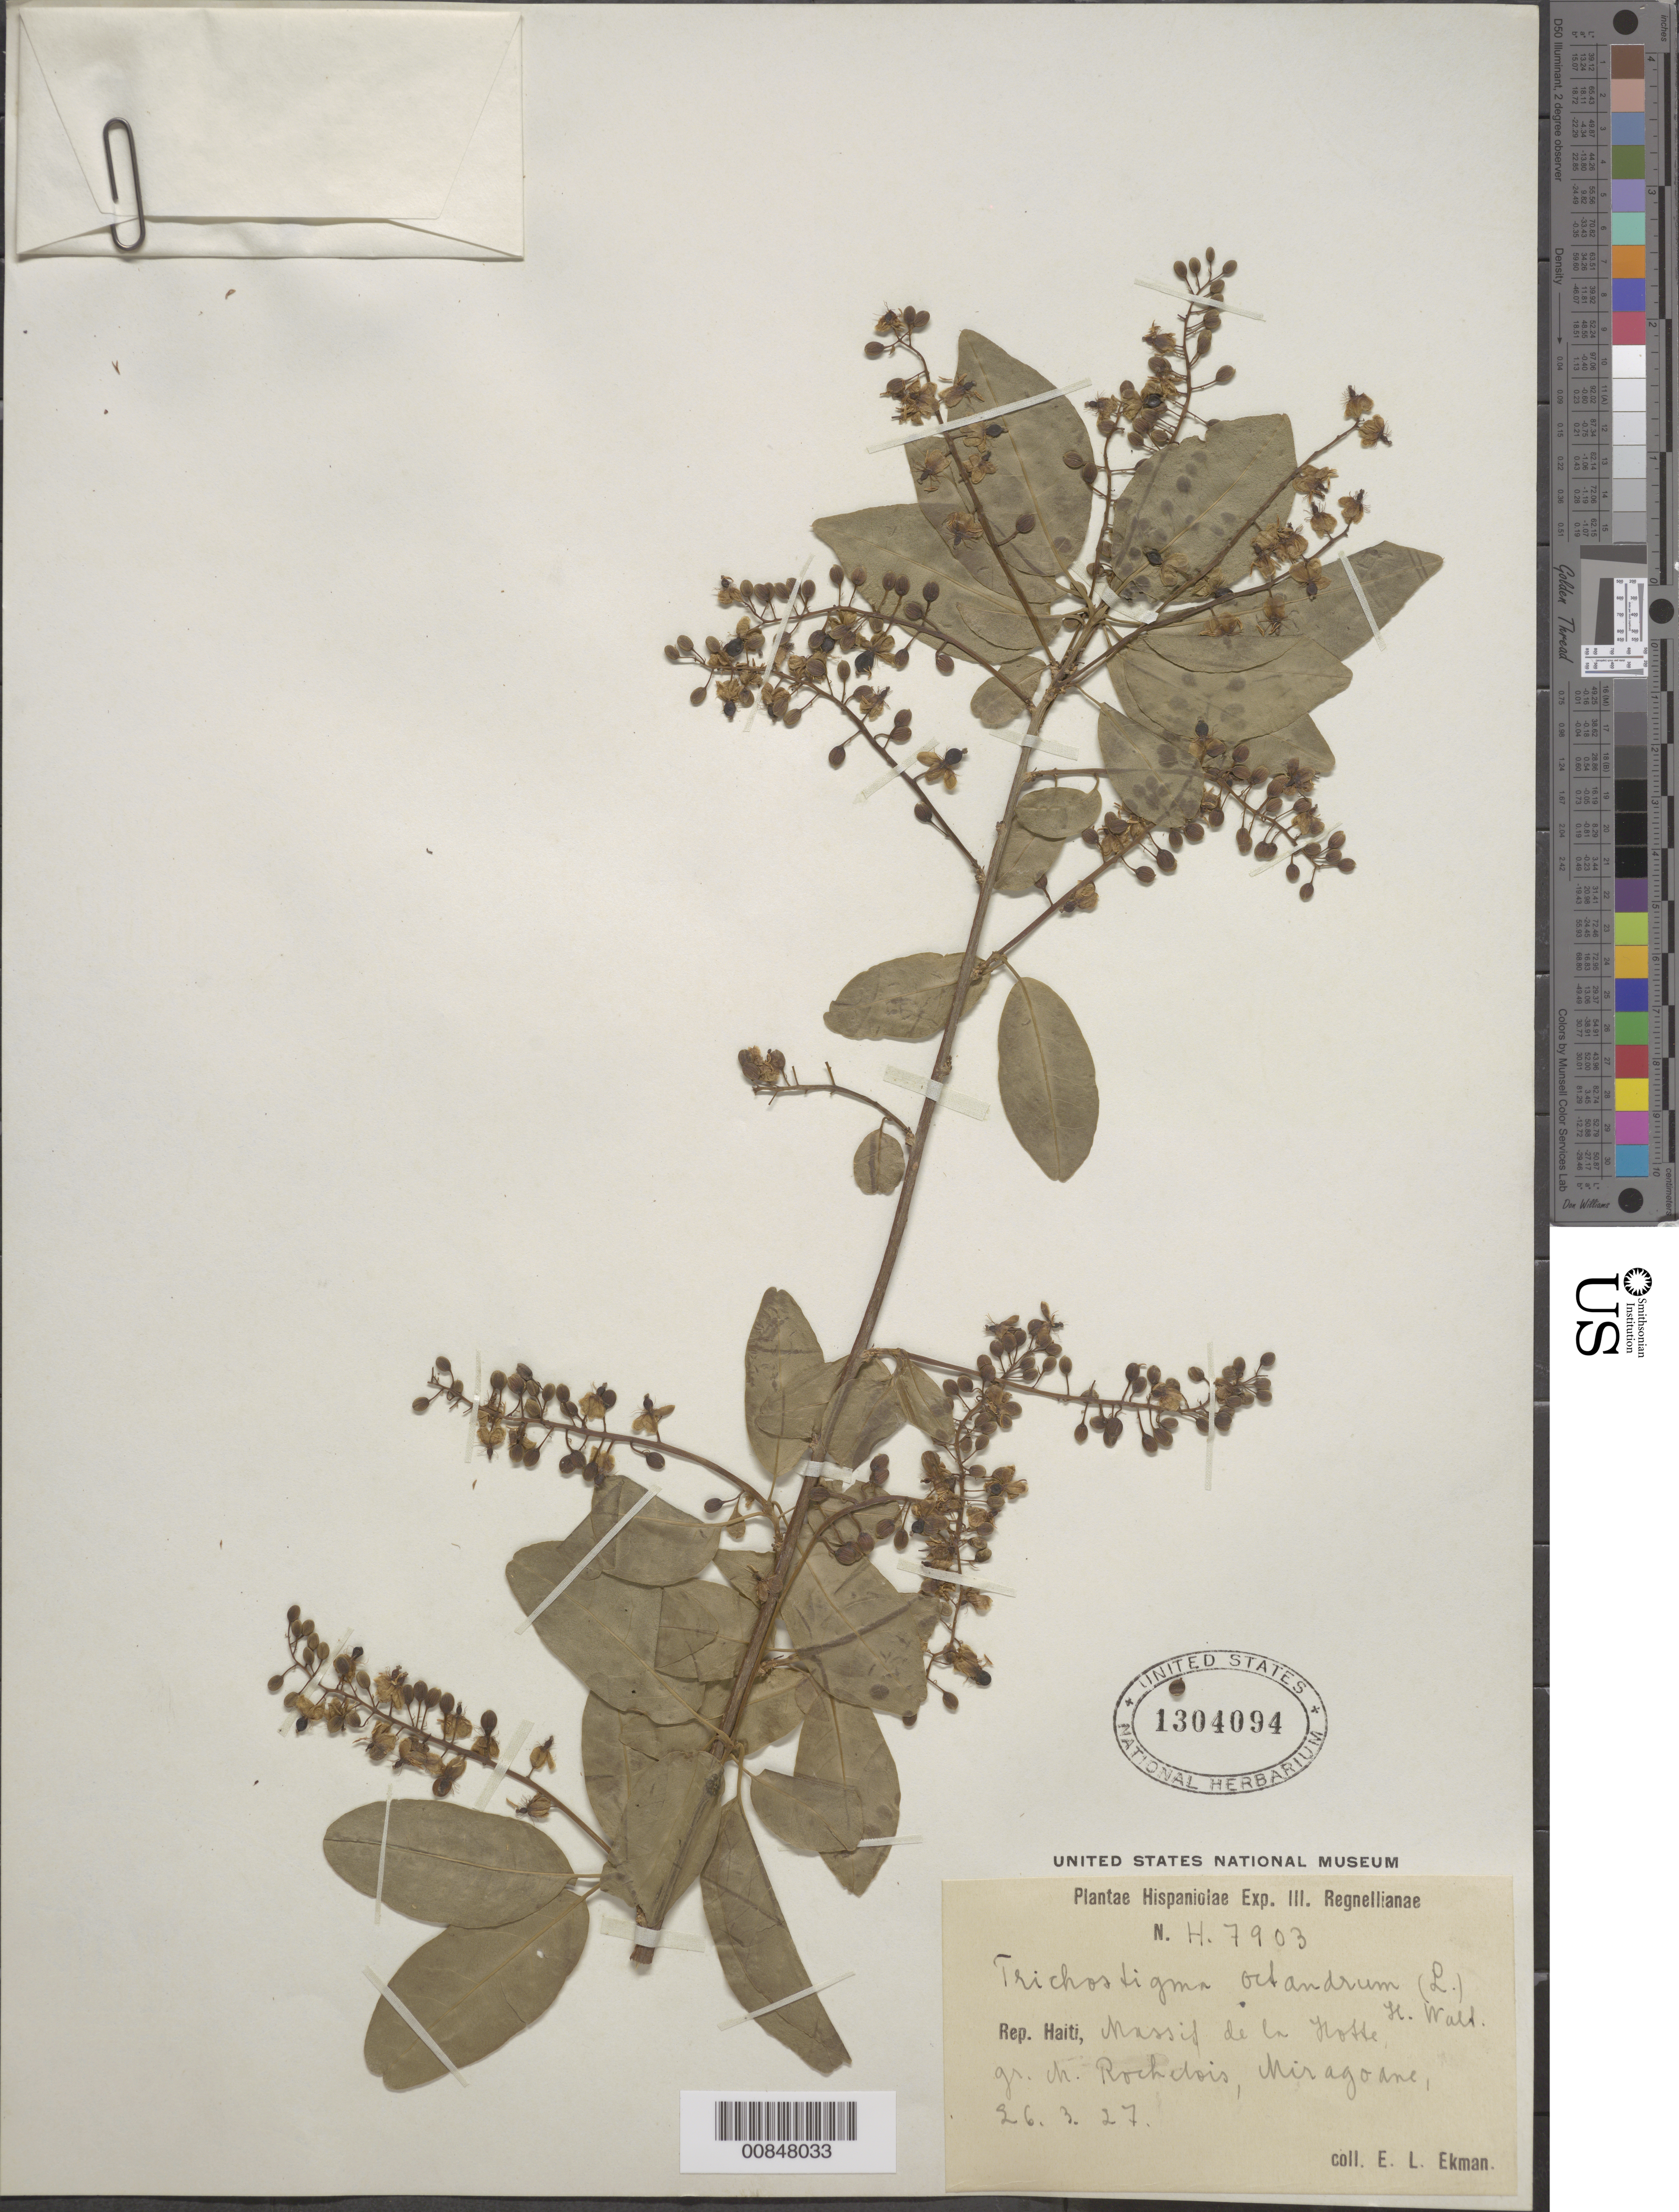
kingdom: Plantae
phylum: Tracheophyta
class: Magnoliopsida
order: Caryophyllales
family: Phytolaccaceae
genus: Trichostigma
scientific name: Trichostigma octandrum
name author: (L.) H. Walter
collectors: E. L. Ekman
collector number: H 7903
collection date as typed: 26 Mar 1927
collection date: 1927-03-26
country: Haiti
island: Hispaniola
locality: Massif de la Hotte, gr. M. Rochelois, Miragoane.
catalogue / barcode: US 1304094